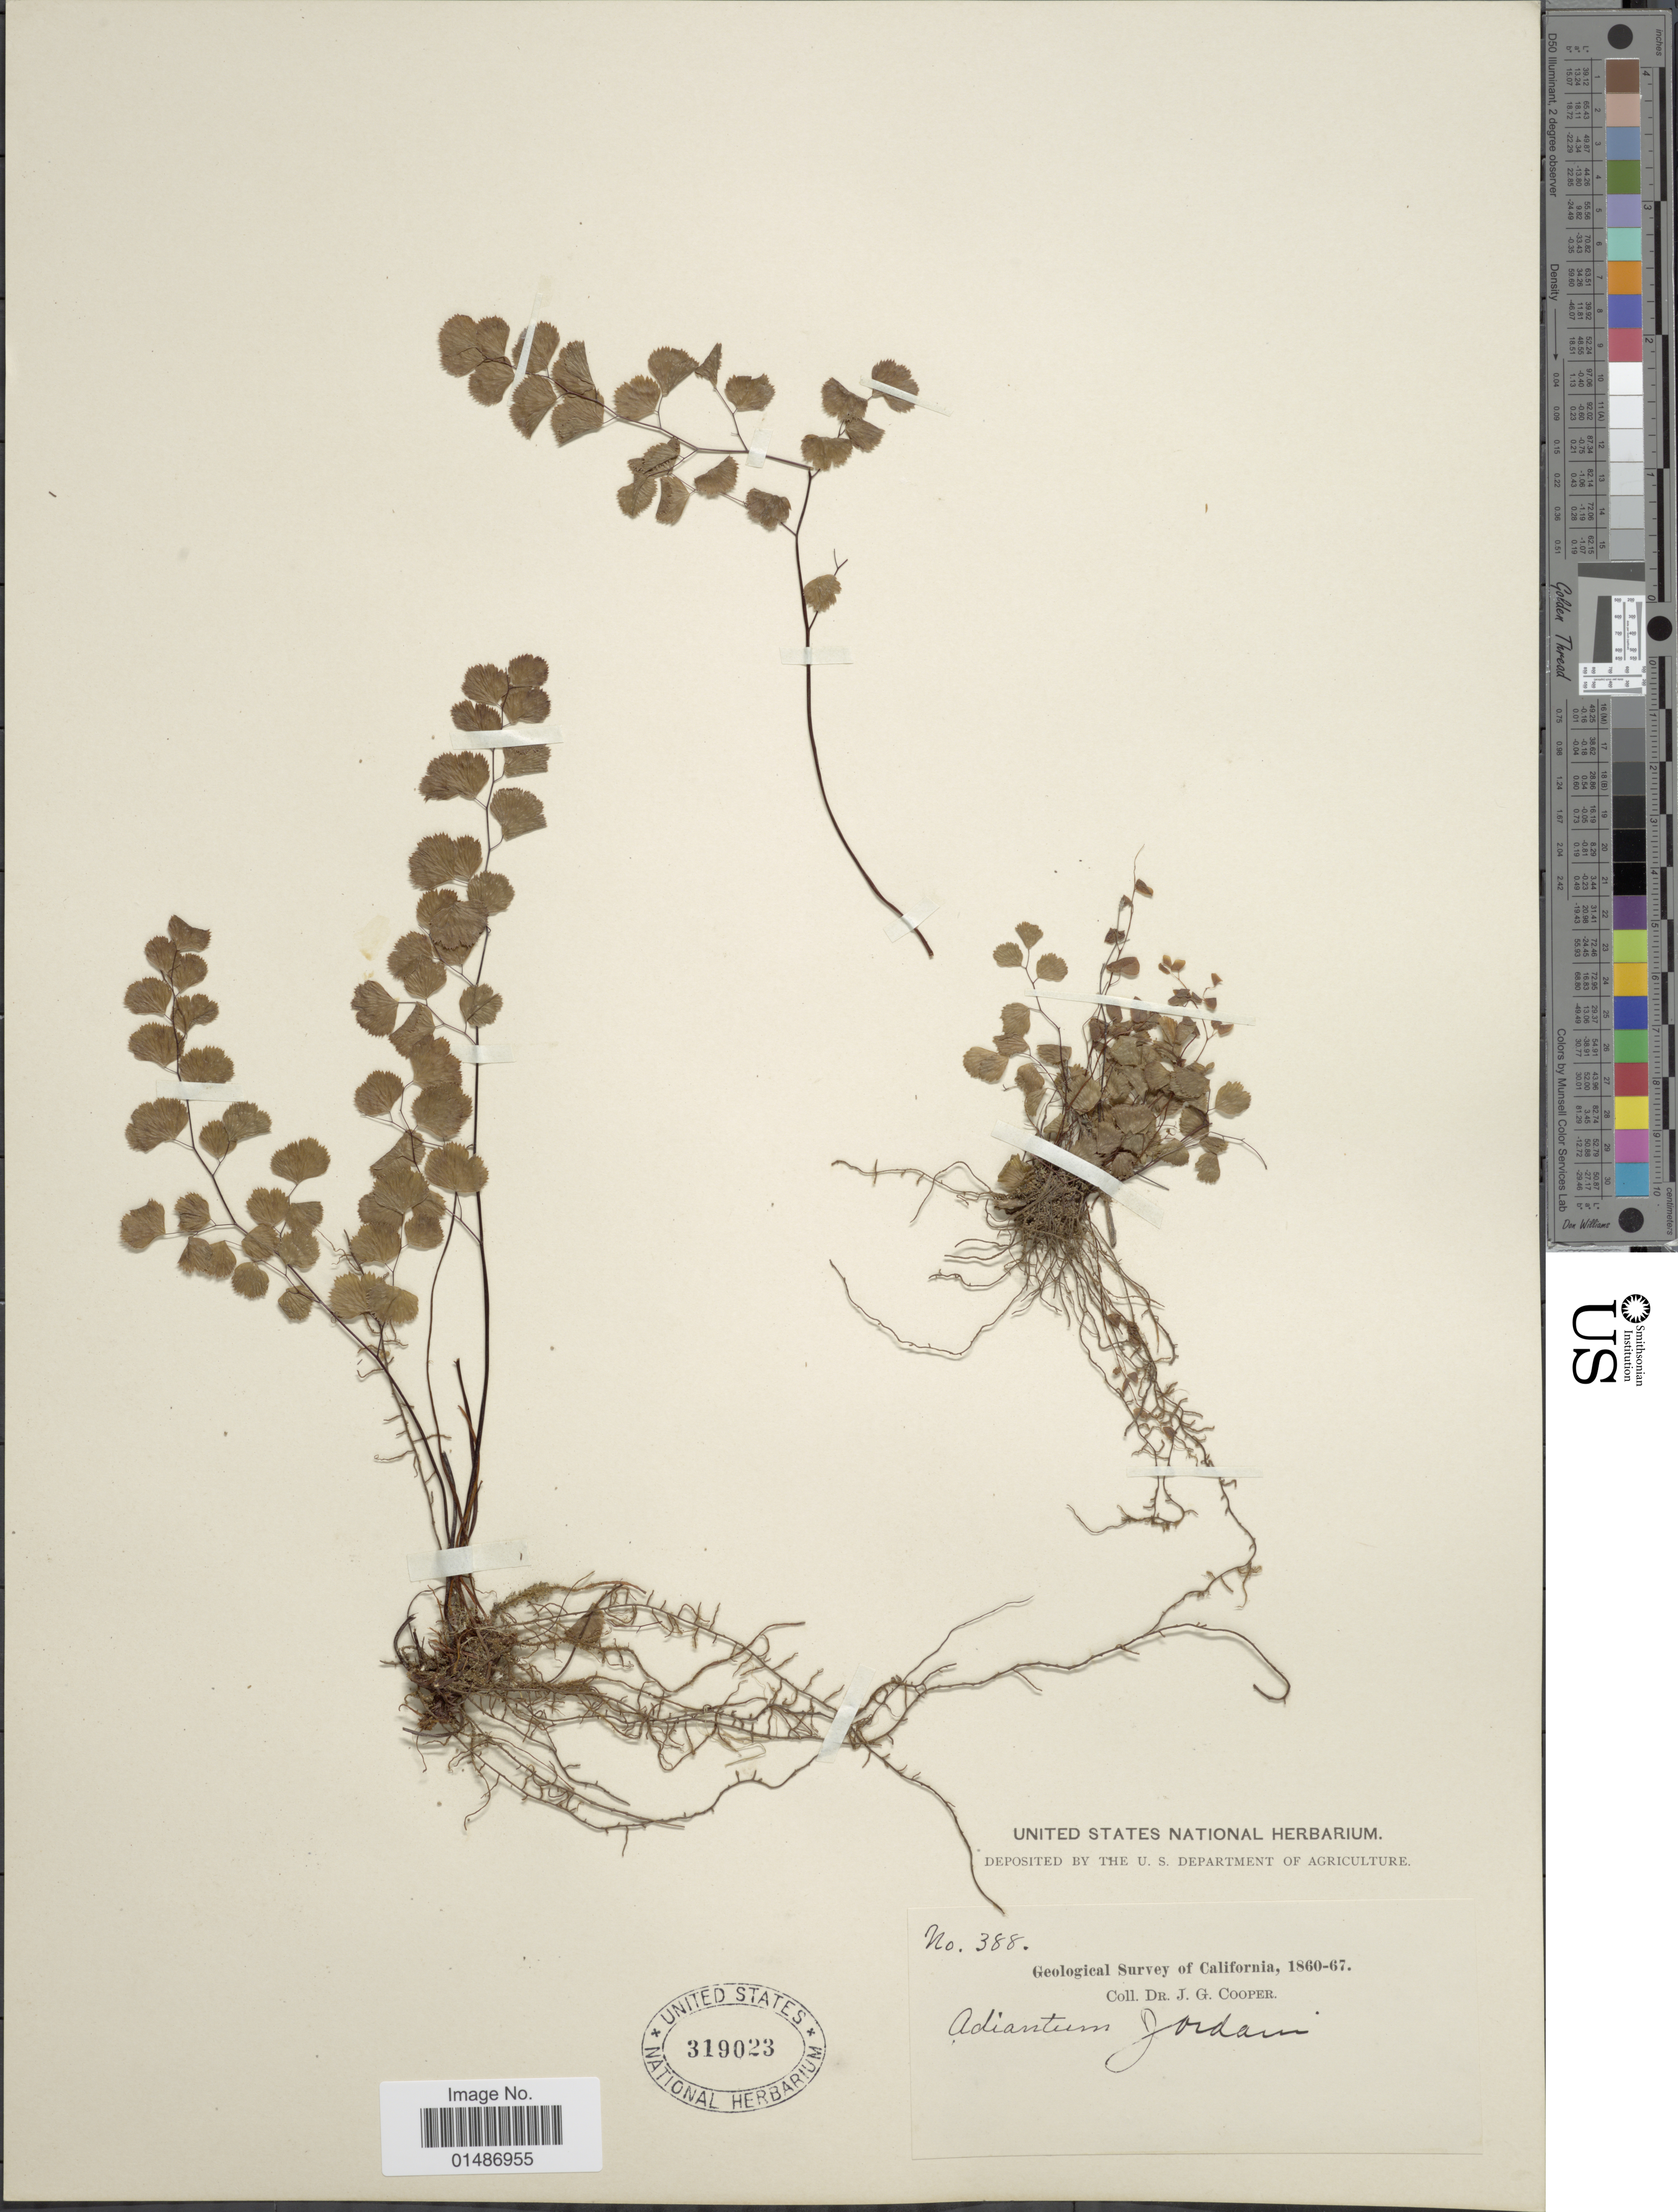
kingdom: Plantae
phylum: Tracheophyta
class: Polypodiopsida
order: Polypodiales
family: Pteridaceae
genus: Adiantum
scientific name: Adiantum jordanii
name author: C.H. Mull.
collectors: J. G. Cooper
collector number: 388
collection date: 1860/1867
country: United States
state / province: California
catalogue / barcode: US 319023